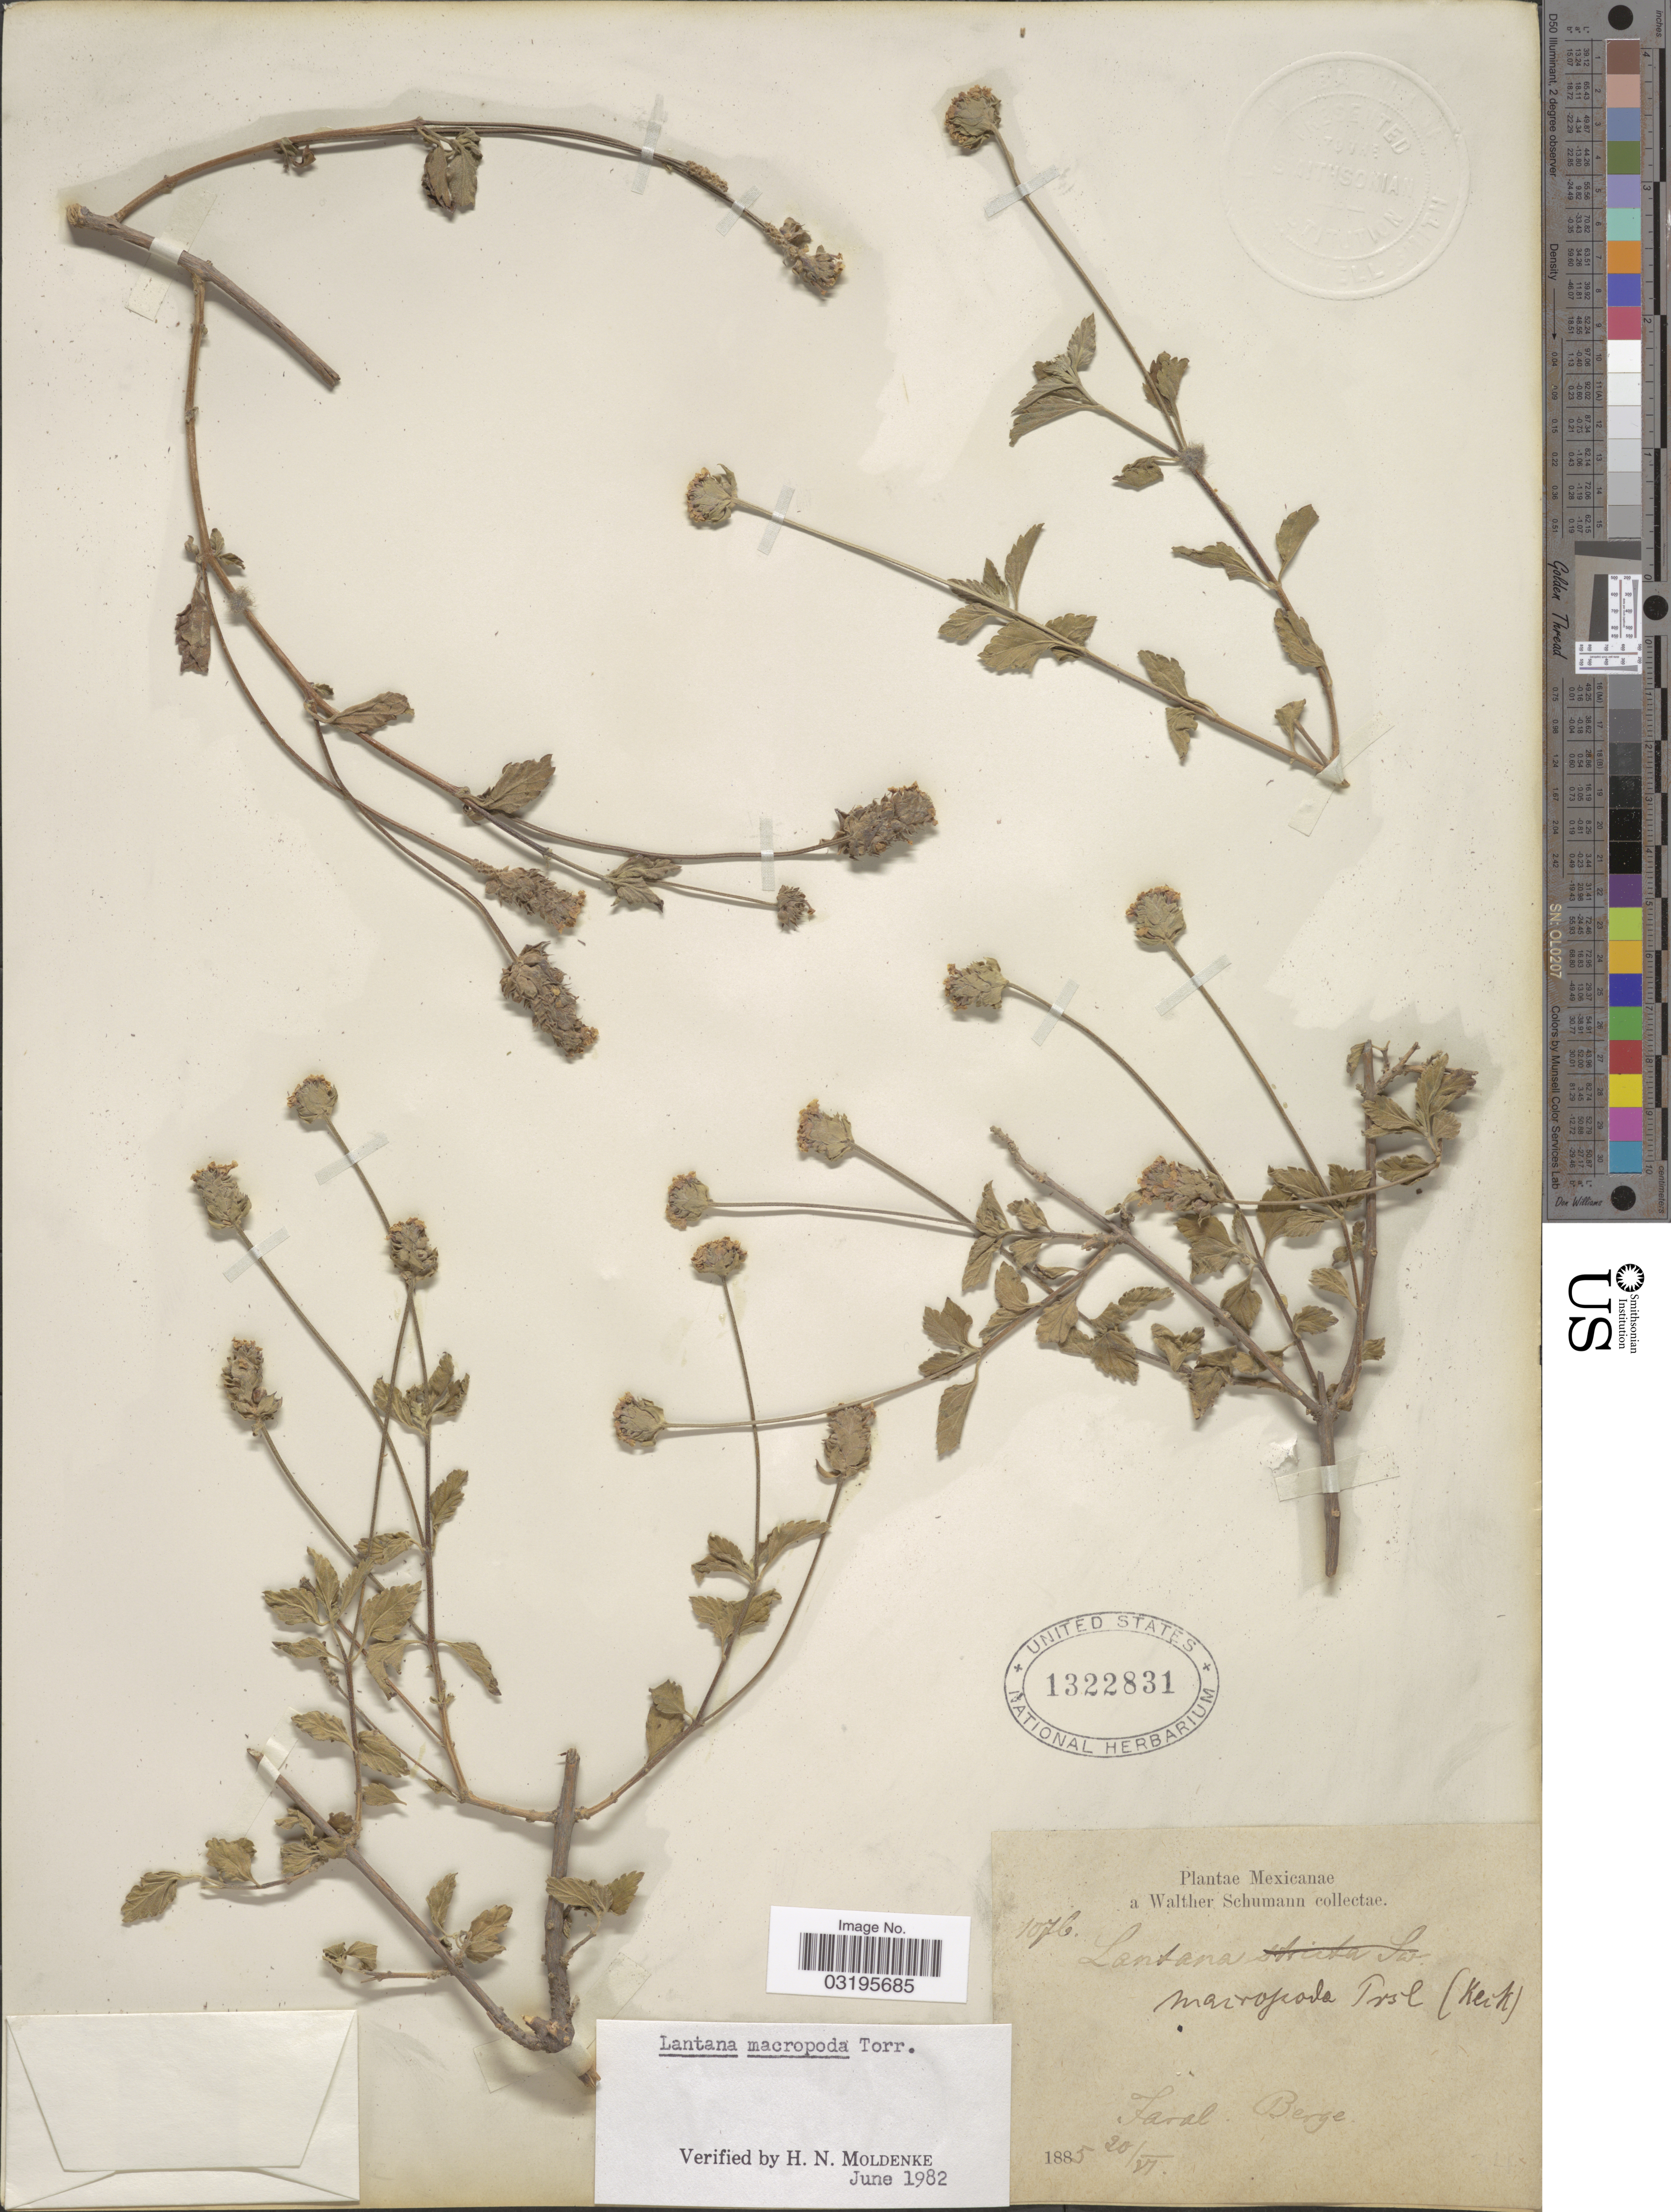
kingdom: Plantae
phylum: Tracheophyta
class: Magnoliopsida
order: Lamiales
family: Verbenaceae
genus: Lantana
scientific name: Lantana macropoda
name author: Torr.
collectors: W. Schumann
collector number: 1076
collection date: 1885-06-20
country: Mexico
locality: Jaral, Berge.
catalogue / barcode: US 1322831